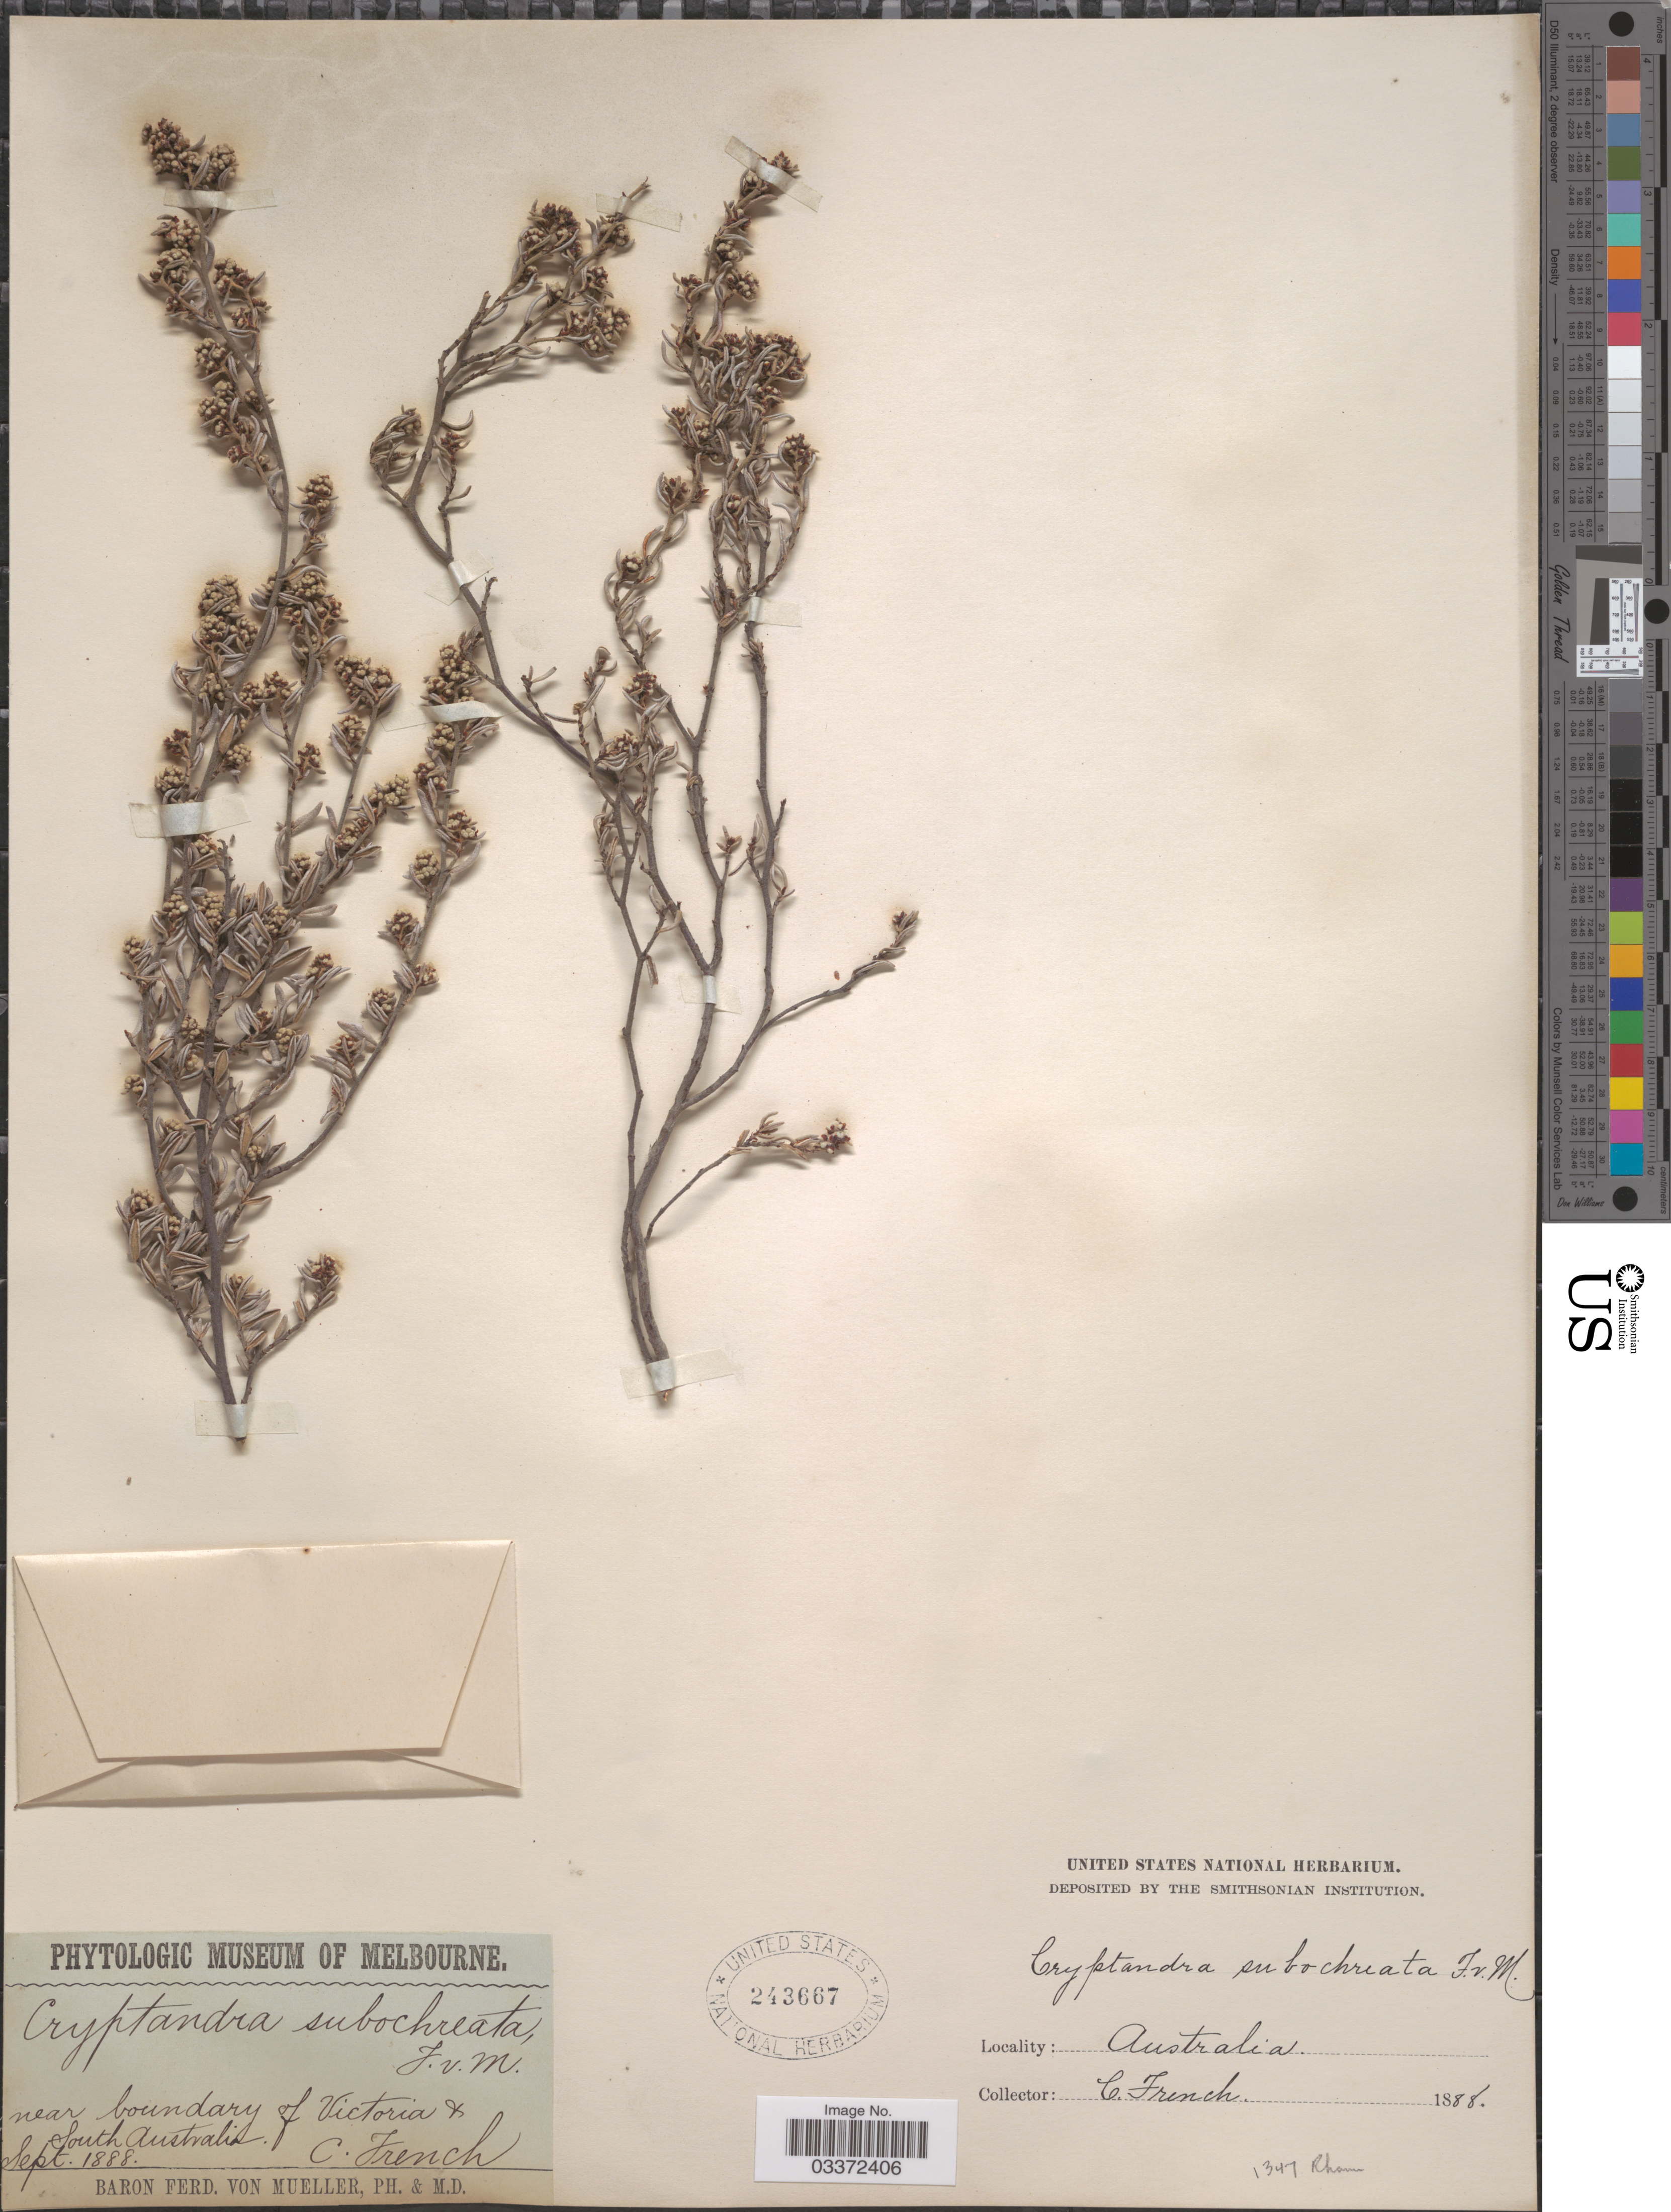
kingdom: Plantae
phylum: Tracheophyta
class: Magnoliopsida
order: Rosales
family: Rhamnaceae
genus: Cryptandra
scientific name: Cryptandra subochreata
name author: (F. Muell.) F. Muell.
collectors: C. French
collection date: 1888-09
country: Australia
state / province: South Australia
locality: Near boundary of Victoria & South Australia.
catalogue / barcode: US 243667